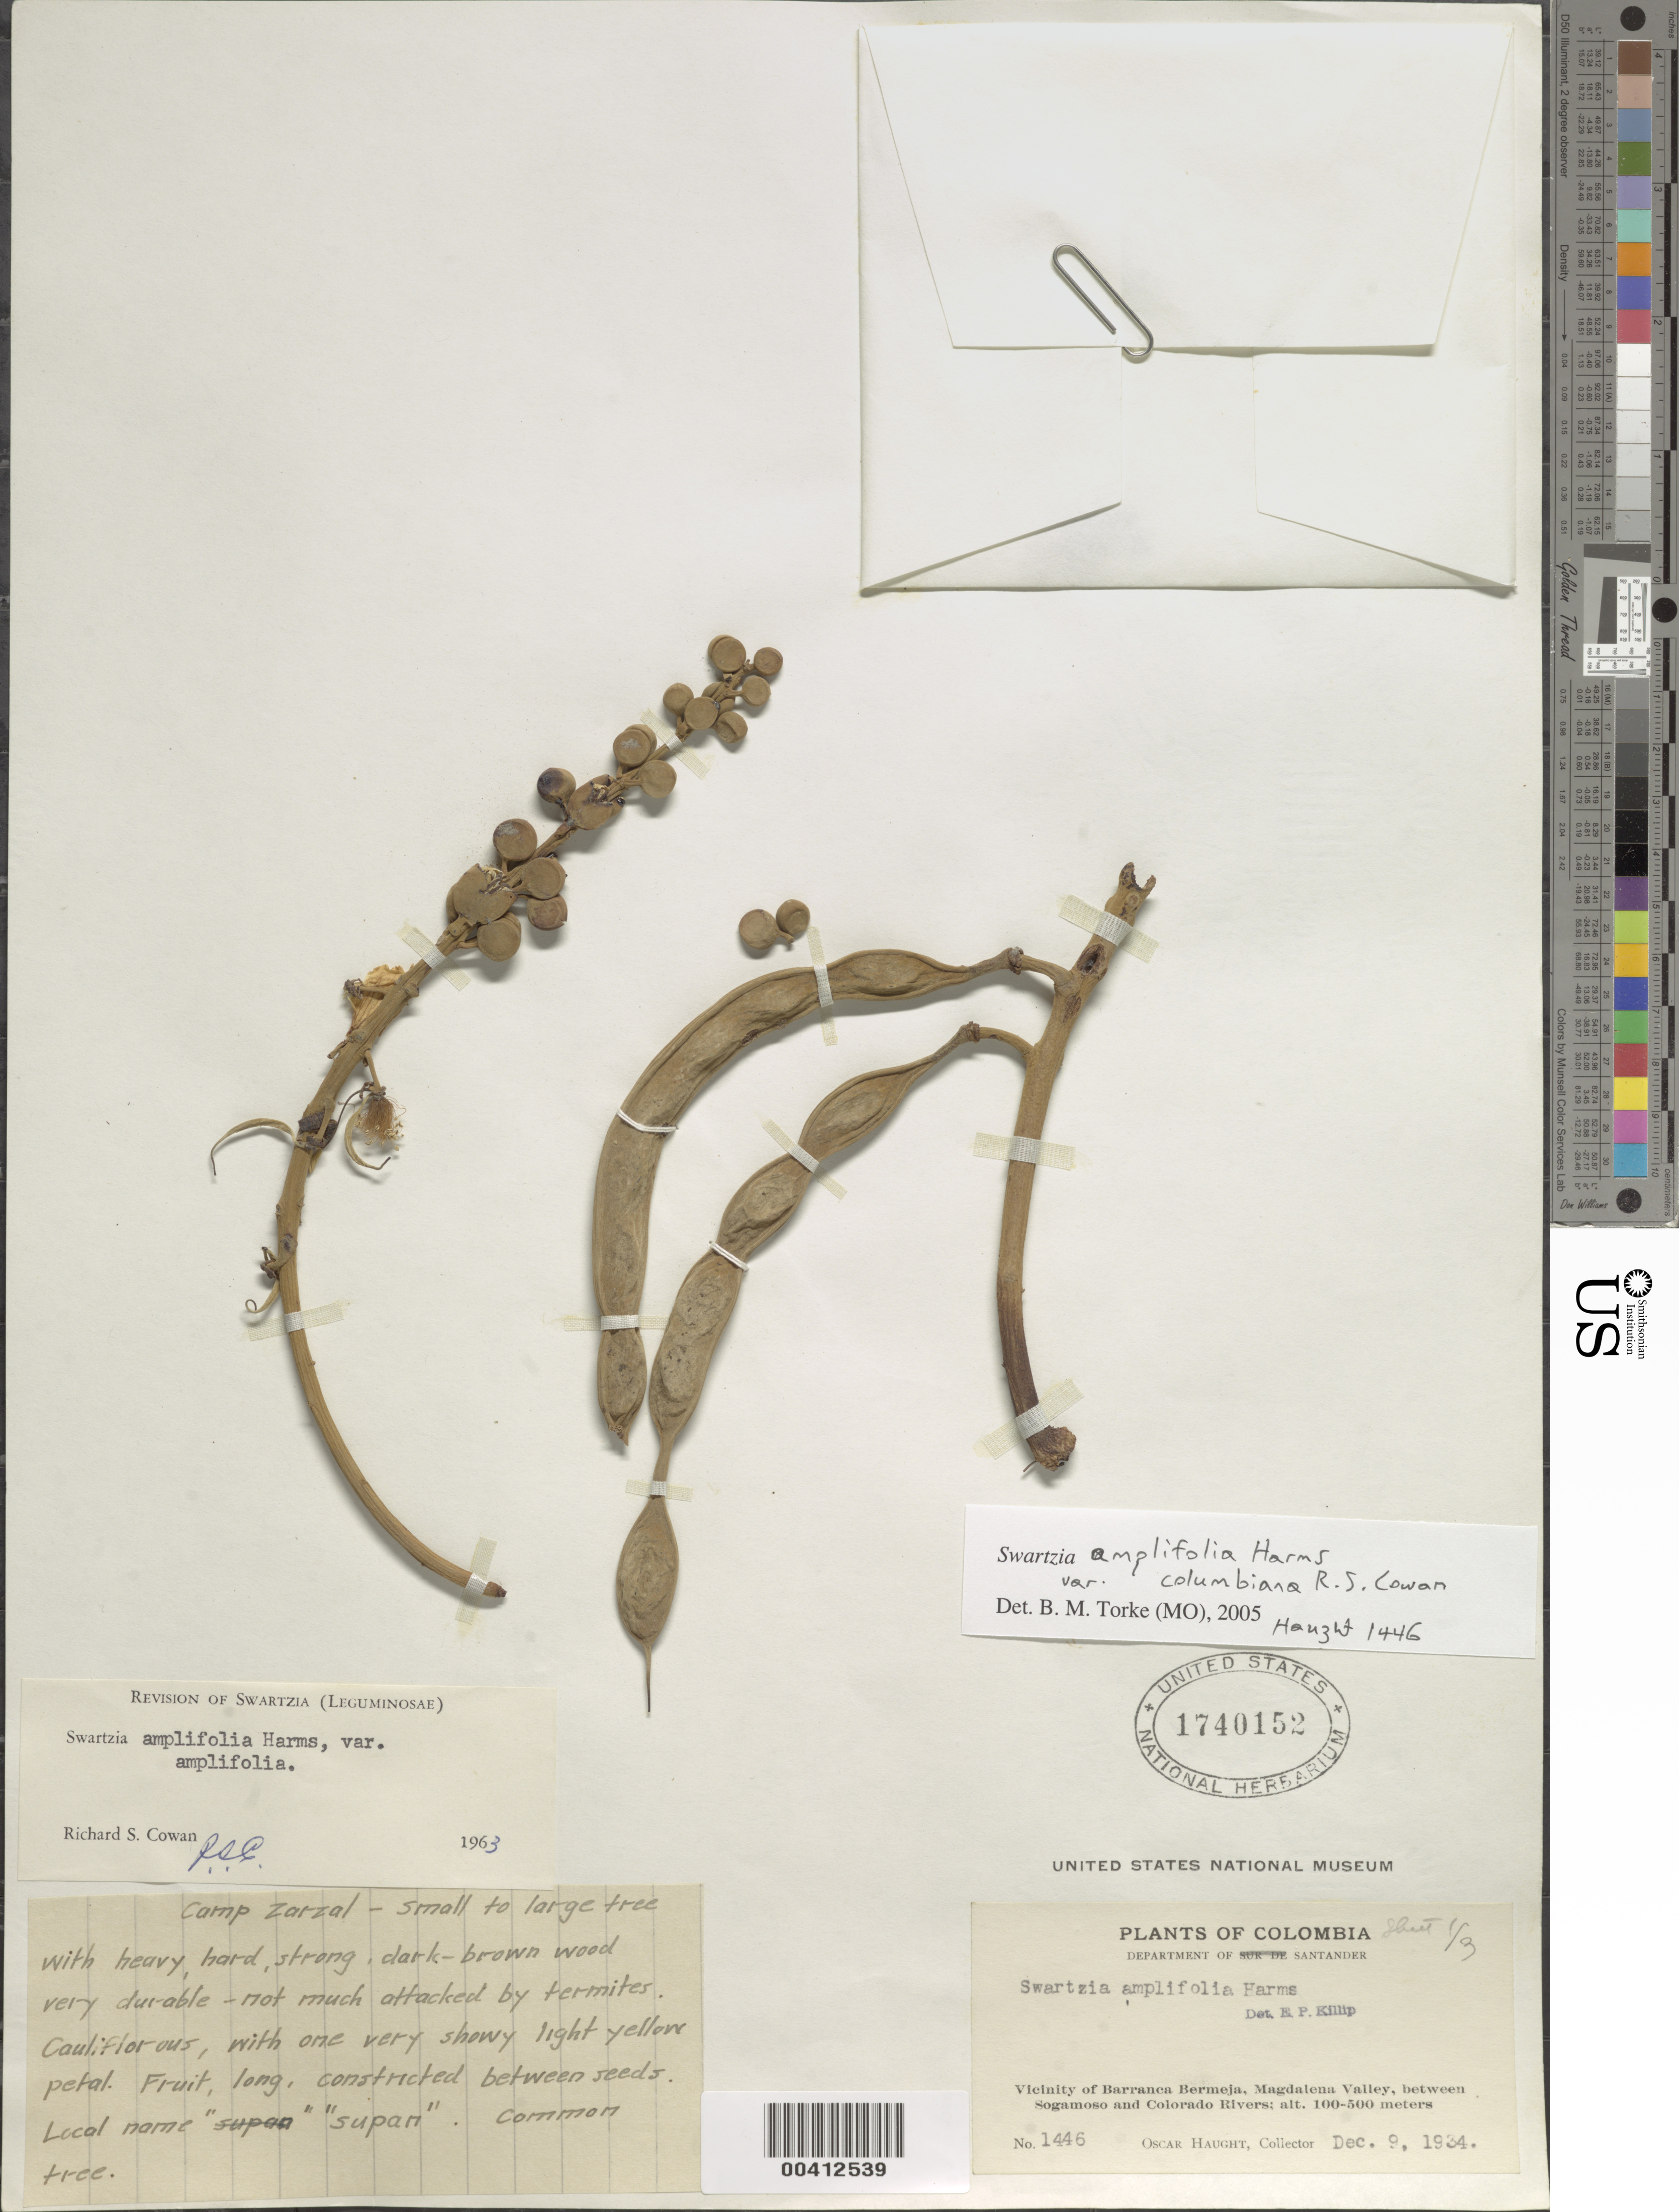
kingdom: Plantae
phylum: Tracheophyta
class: Magnoliopsida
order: Fabales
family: Fabaceae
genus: Swartzia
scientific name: Swartzia amplifolia var. colombiana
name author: R.S. Cowan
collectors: O. L. Haught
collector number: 1446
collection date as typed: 09 Dec 1934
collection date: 1934-12-09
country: Colombia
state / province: Santander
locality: Barrancabermeja vicinity, between Colorado and Sogamosa Rivers, Magdalena Valley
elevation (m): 100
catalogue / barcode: US 1740152